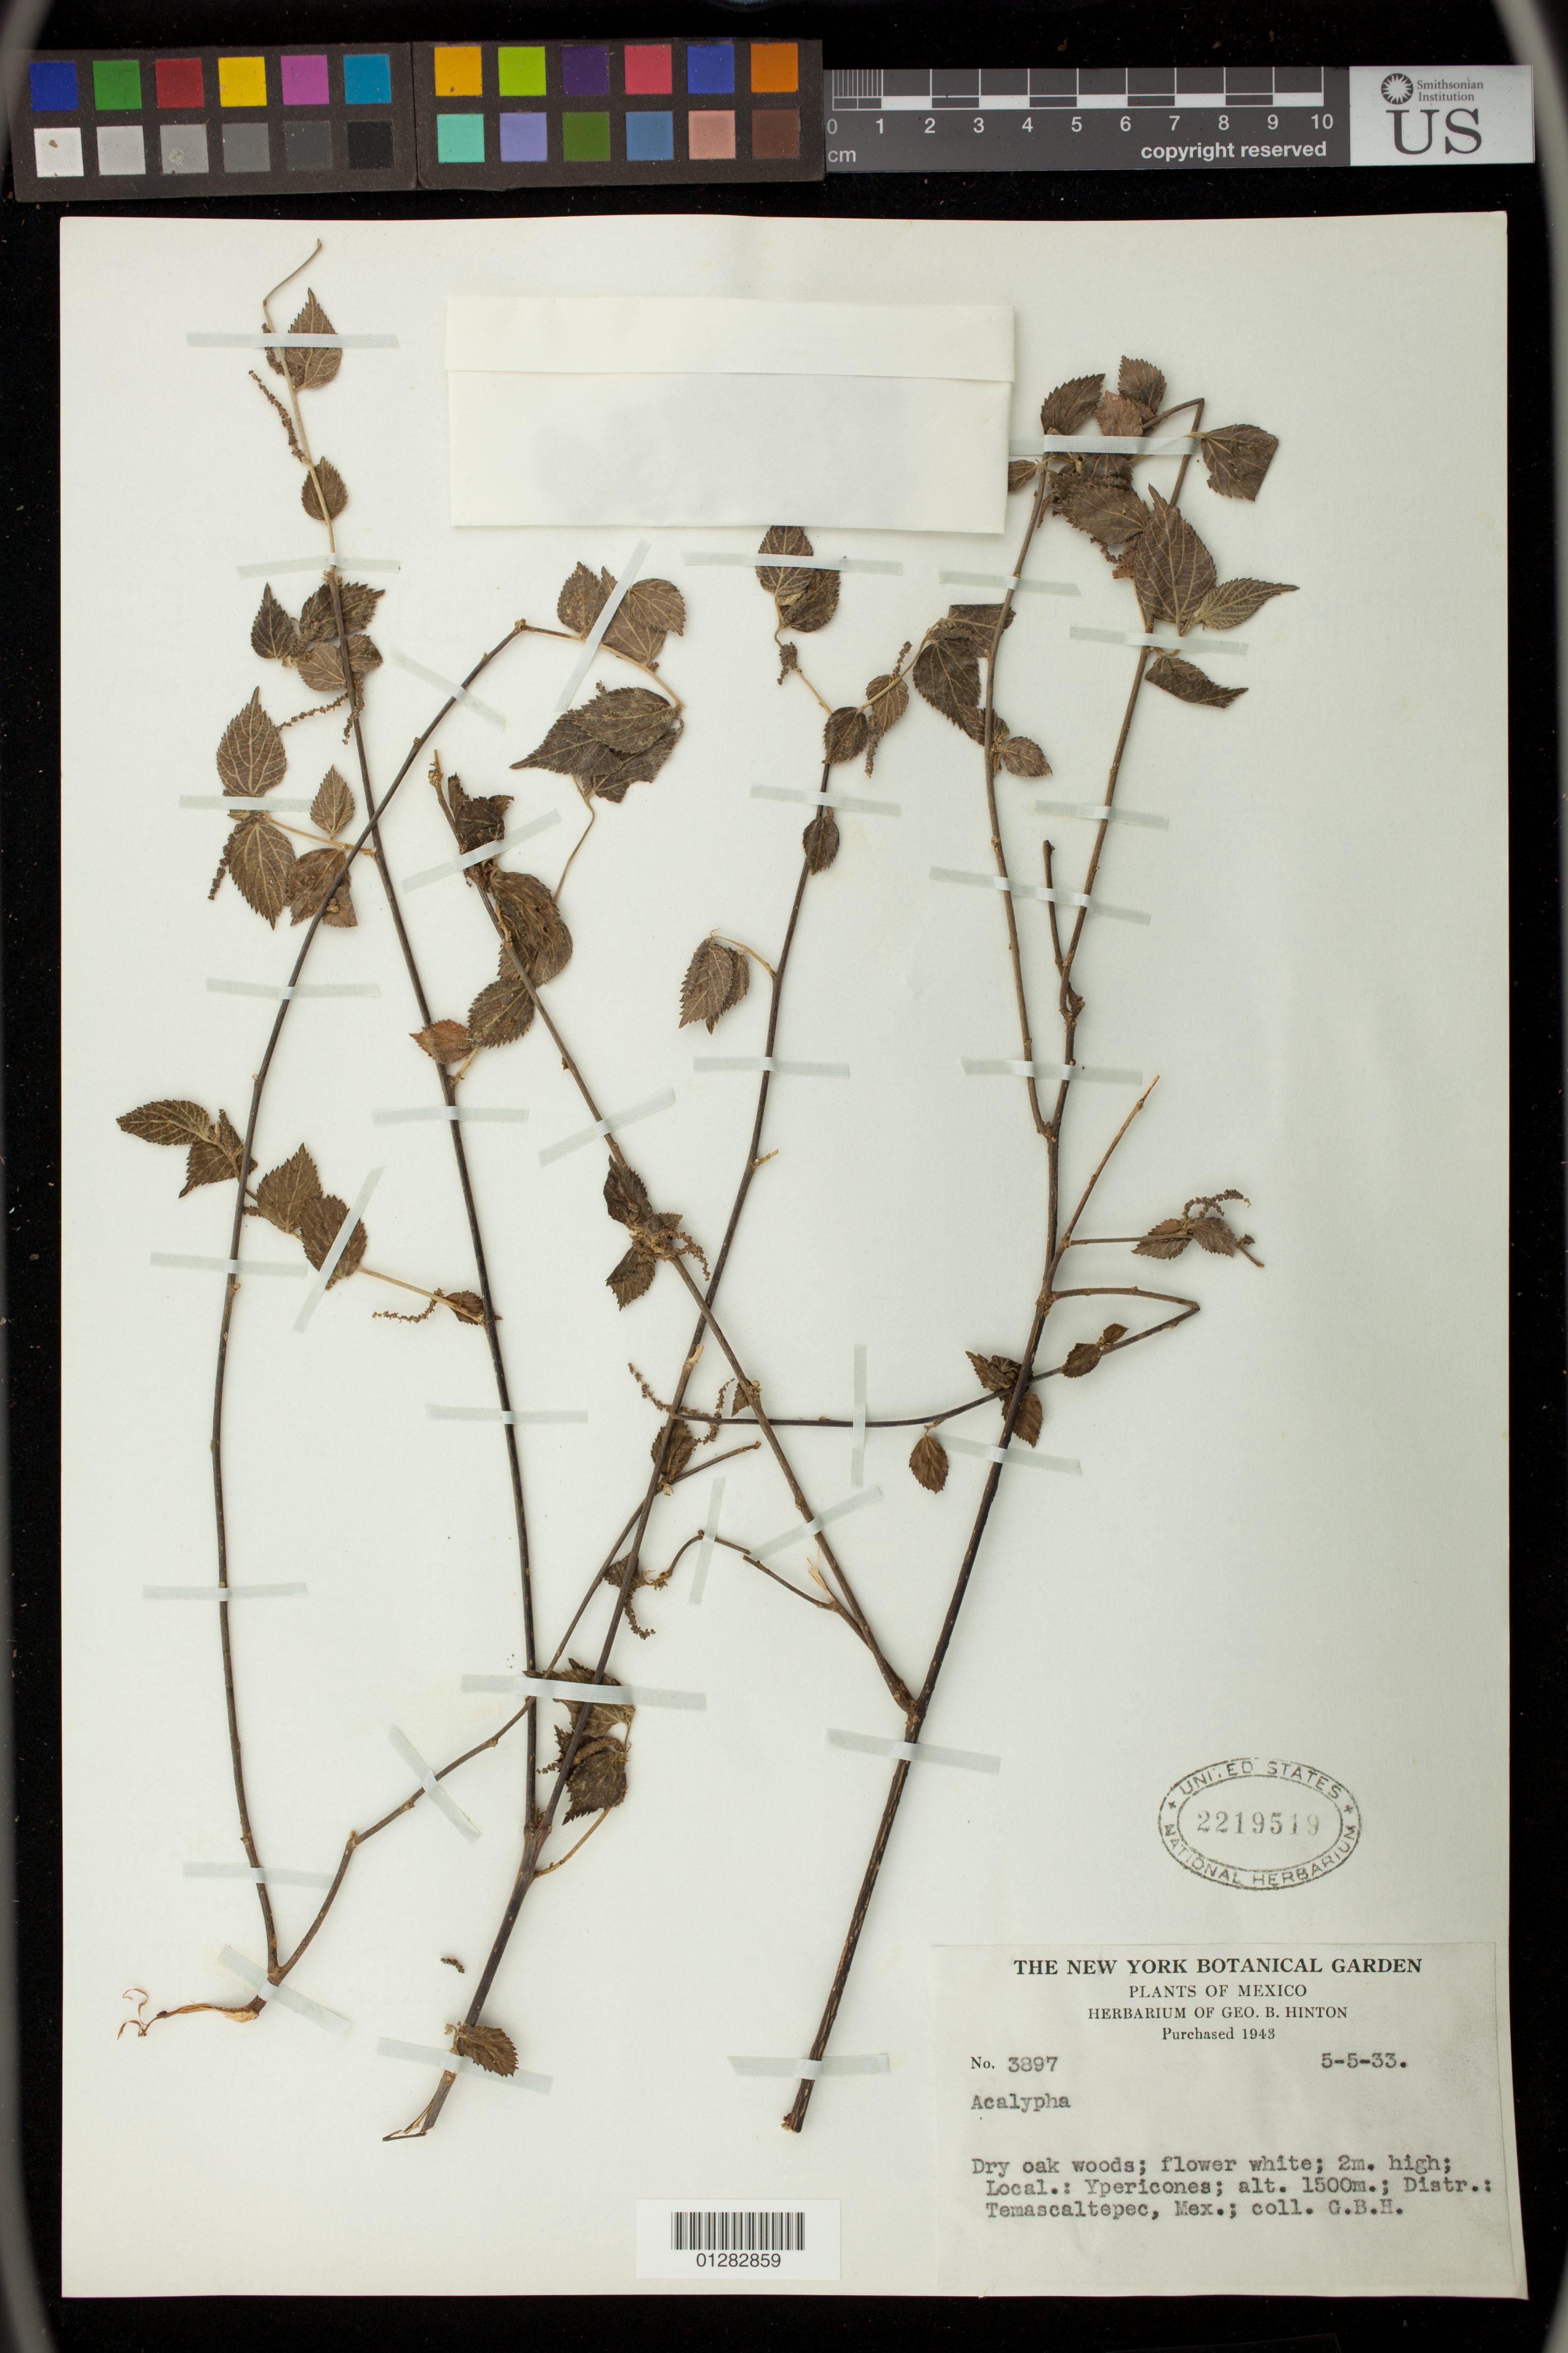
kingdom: Plantae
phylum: Tracheophyta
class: Magnoliopsida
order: Malpighiales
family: Euphorbiaceae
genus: Acalypha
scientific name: Acalypha sp.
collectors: G. B. Hinton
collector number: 3897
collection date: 1933-05-05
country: Mexico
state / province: Mexico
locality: Ypericones, Distr. Temascaltepec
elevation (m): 457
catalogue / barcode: US 2219519